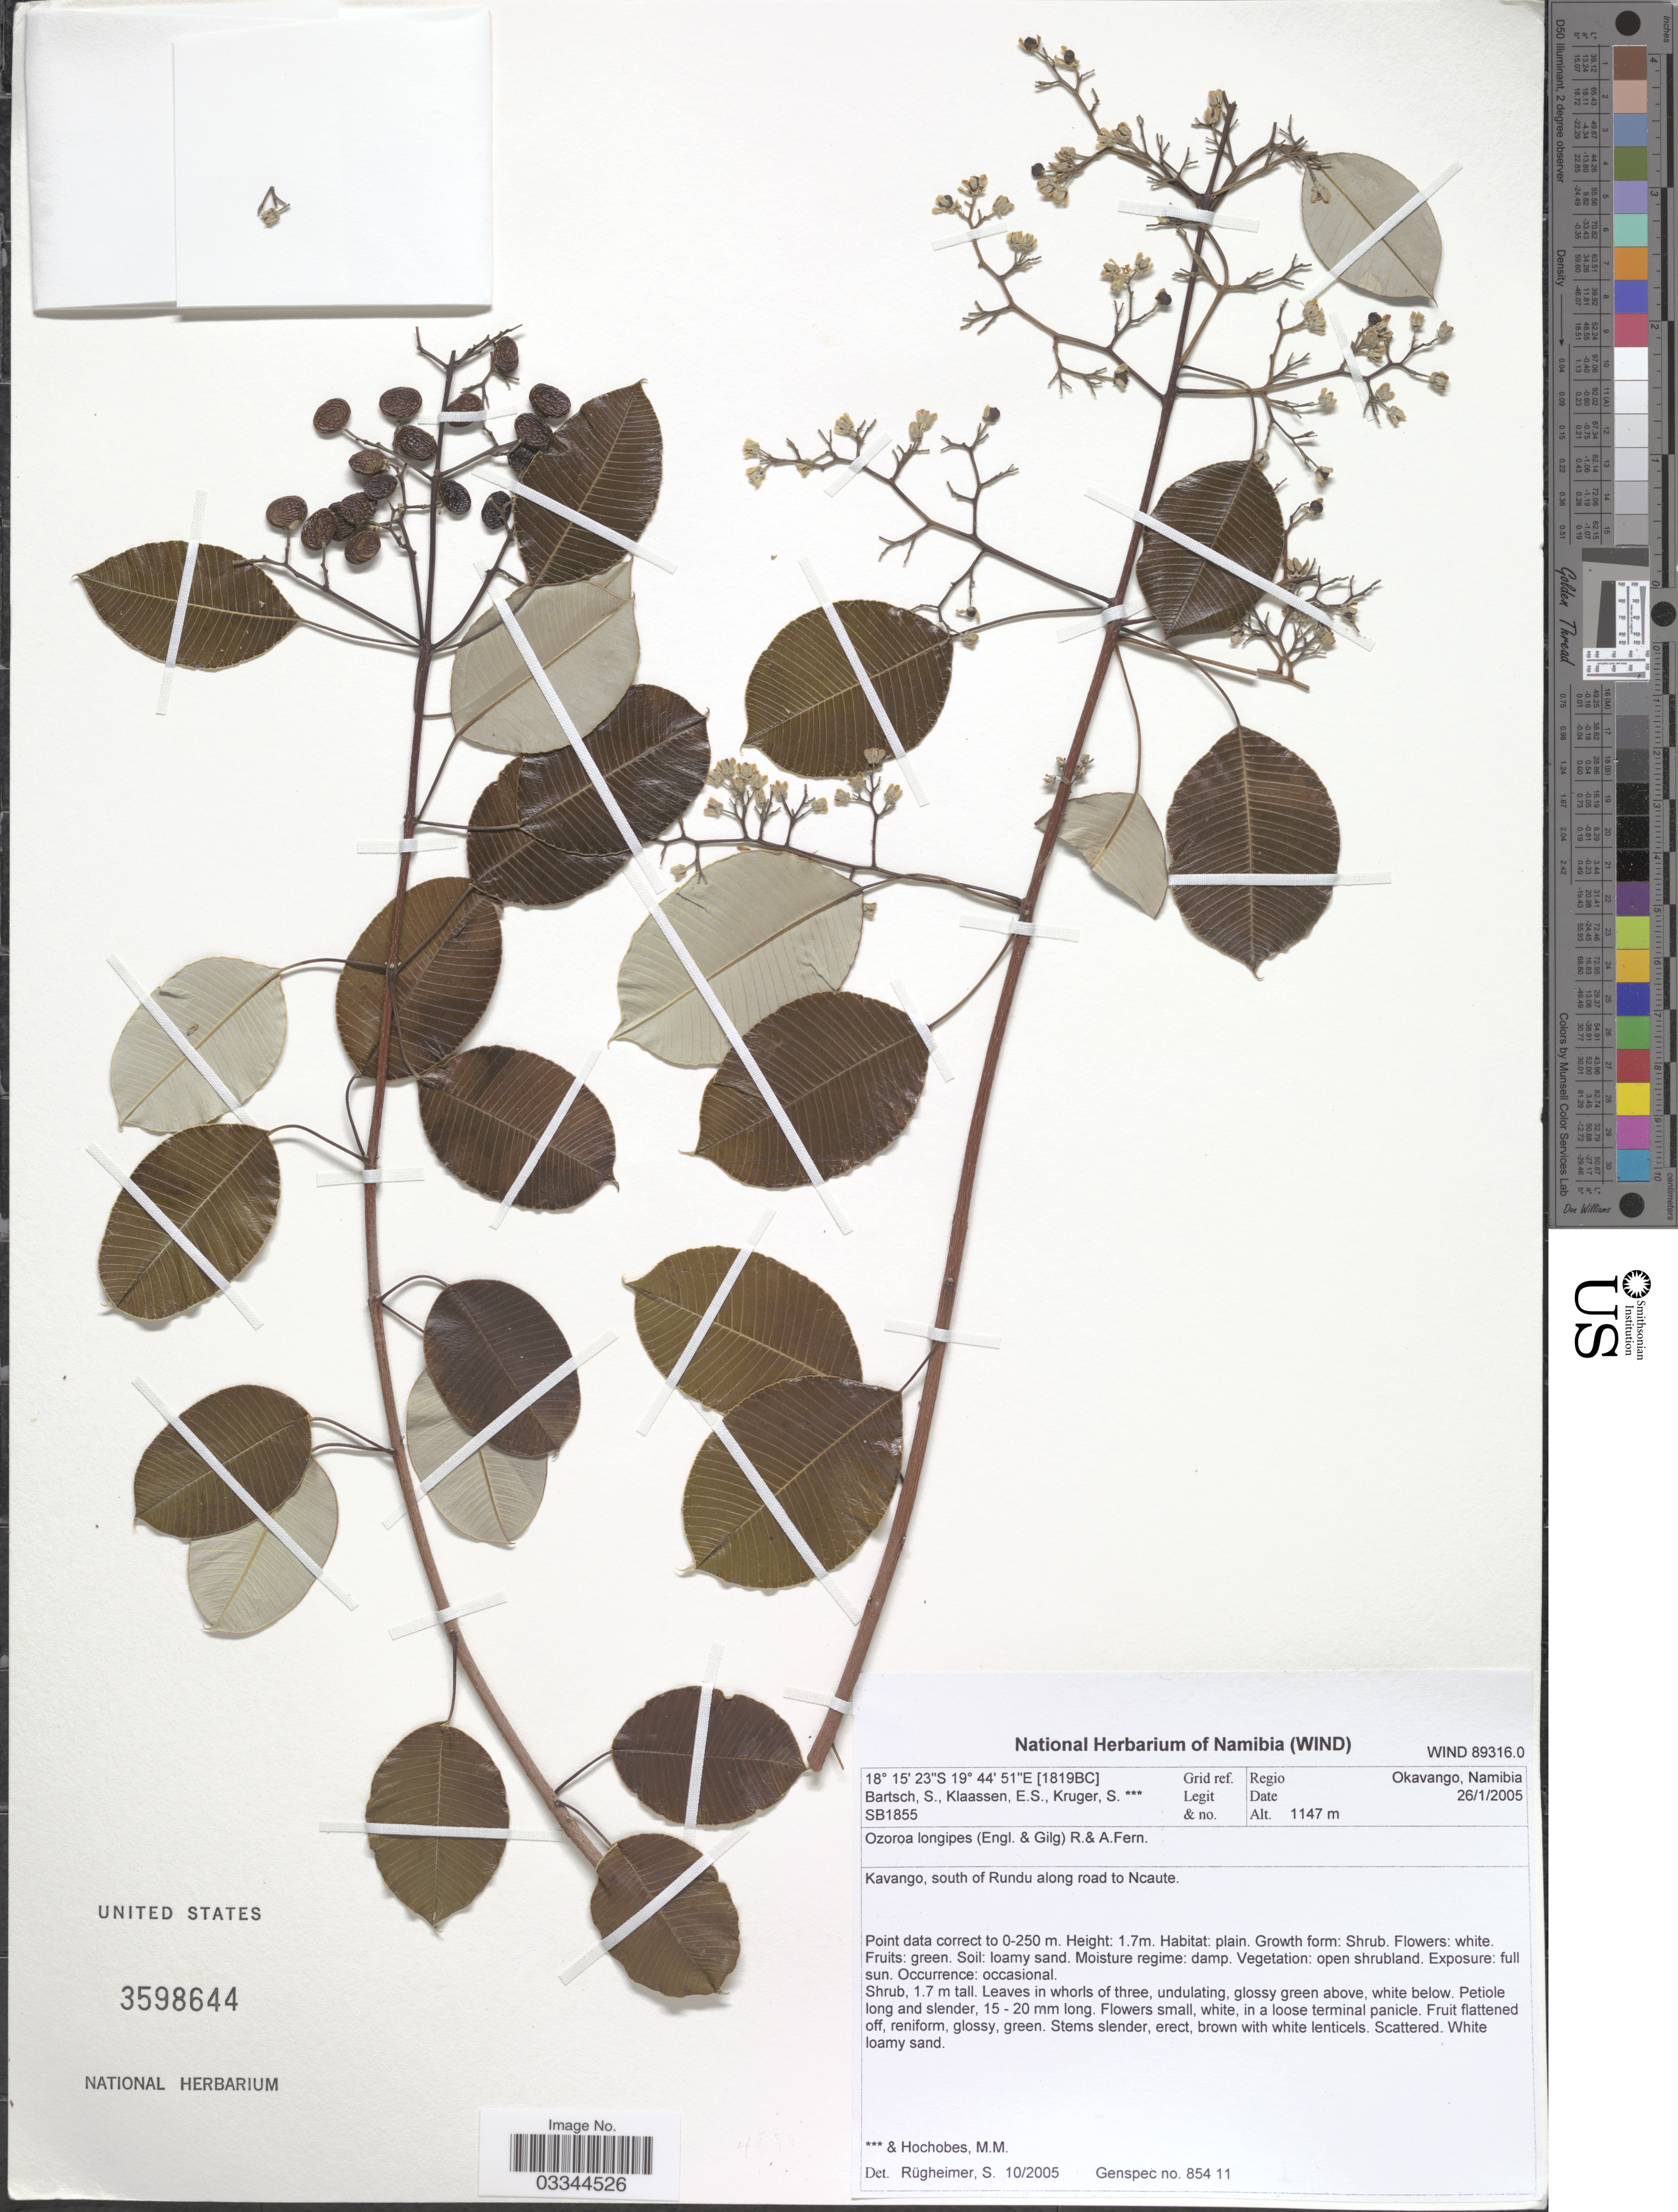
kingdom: Plantae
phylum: Tracheophyta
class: Magnoliopsida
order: Sapindales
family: Anacardiaceae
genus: Ozoroa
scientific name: Ozoroa longipes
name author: (Engl. & Gilg) R. Fern. & A. Fern.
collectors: S. Bartsch, E. S. Klaassen, S. Kruger & M. Hochobes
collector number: SB1855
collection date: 2005-01-26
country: Namibia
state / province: Kavango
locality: [1819BC] Grid ref. Regio Okavango, Namibia. Kavango, south of Rundu along road to Ncaute.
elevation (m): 1147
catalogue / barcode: US 3598644